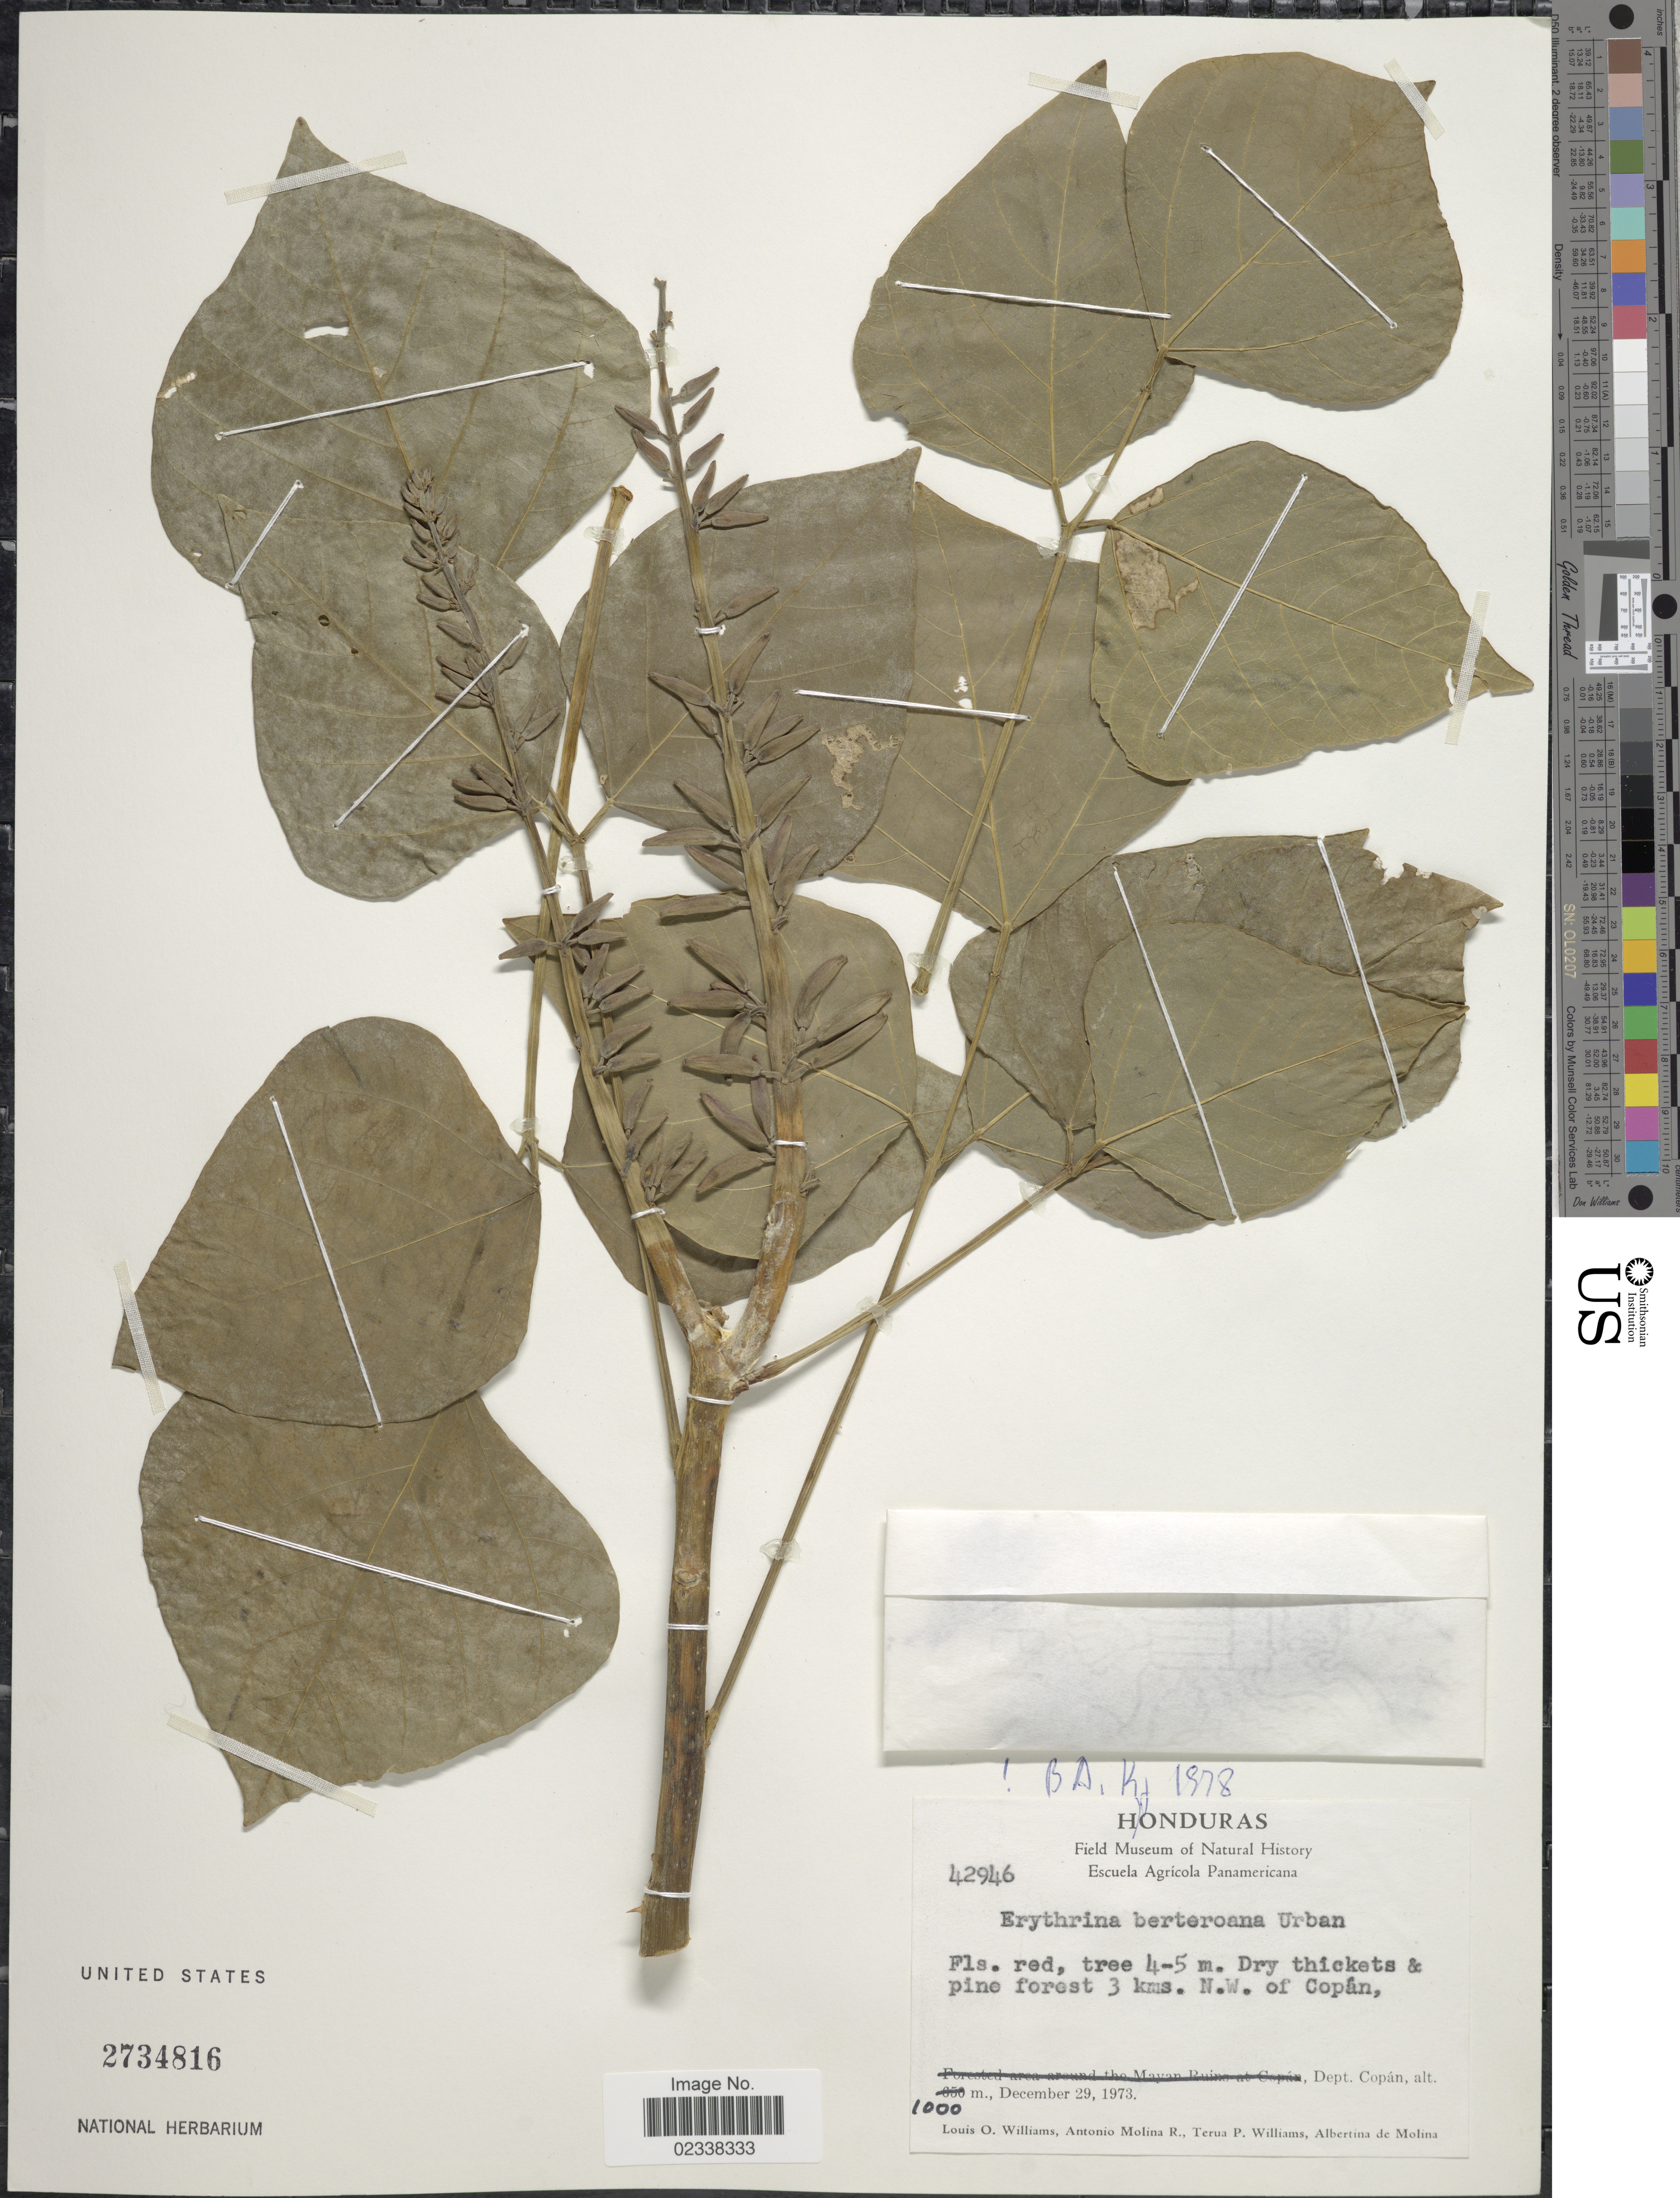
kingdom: Plantae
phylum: Tracheophyta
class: Magnoliopsida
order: Fabales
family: Fabaceae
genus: Erythrina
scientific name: Erythrina berteroana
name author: Urb.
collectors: L. O. Williams, A. Molina R., T. P. Williams & A. R. Molina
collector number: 42946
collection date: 1973-12-29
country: Honduras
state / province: Copán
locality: Dry thickets & pine forest 3 kms. N.W. of Copan.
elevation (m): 1000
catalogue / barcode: US 2734816